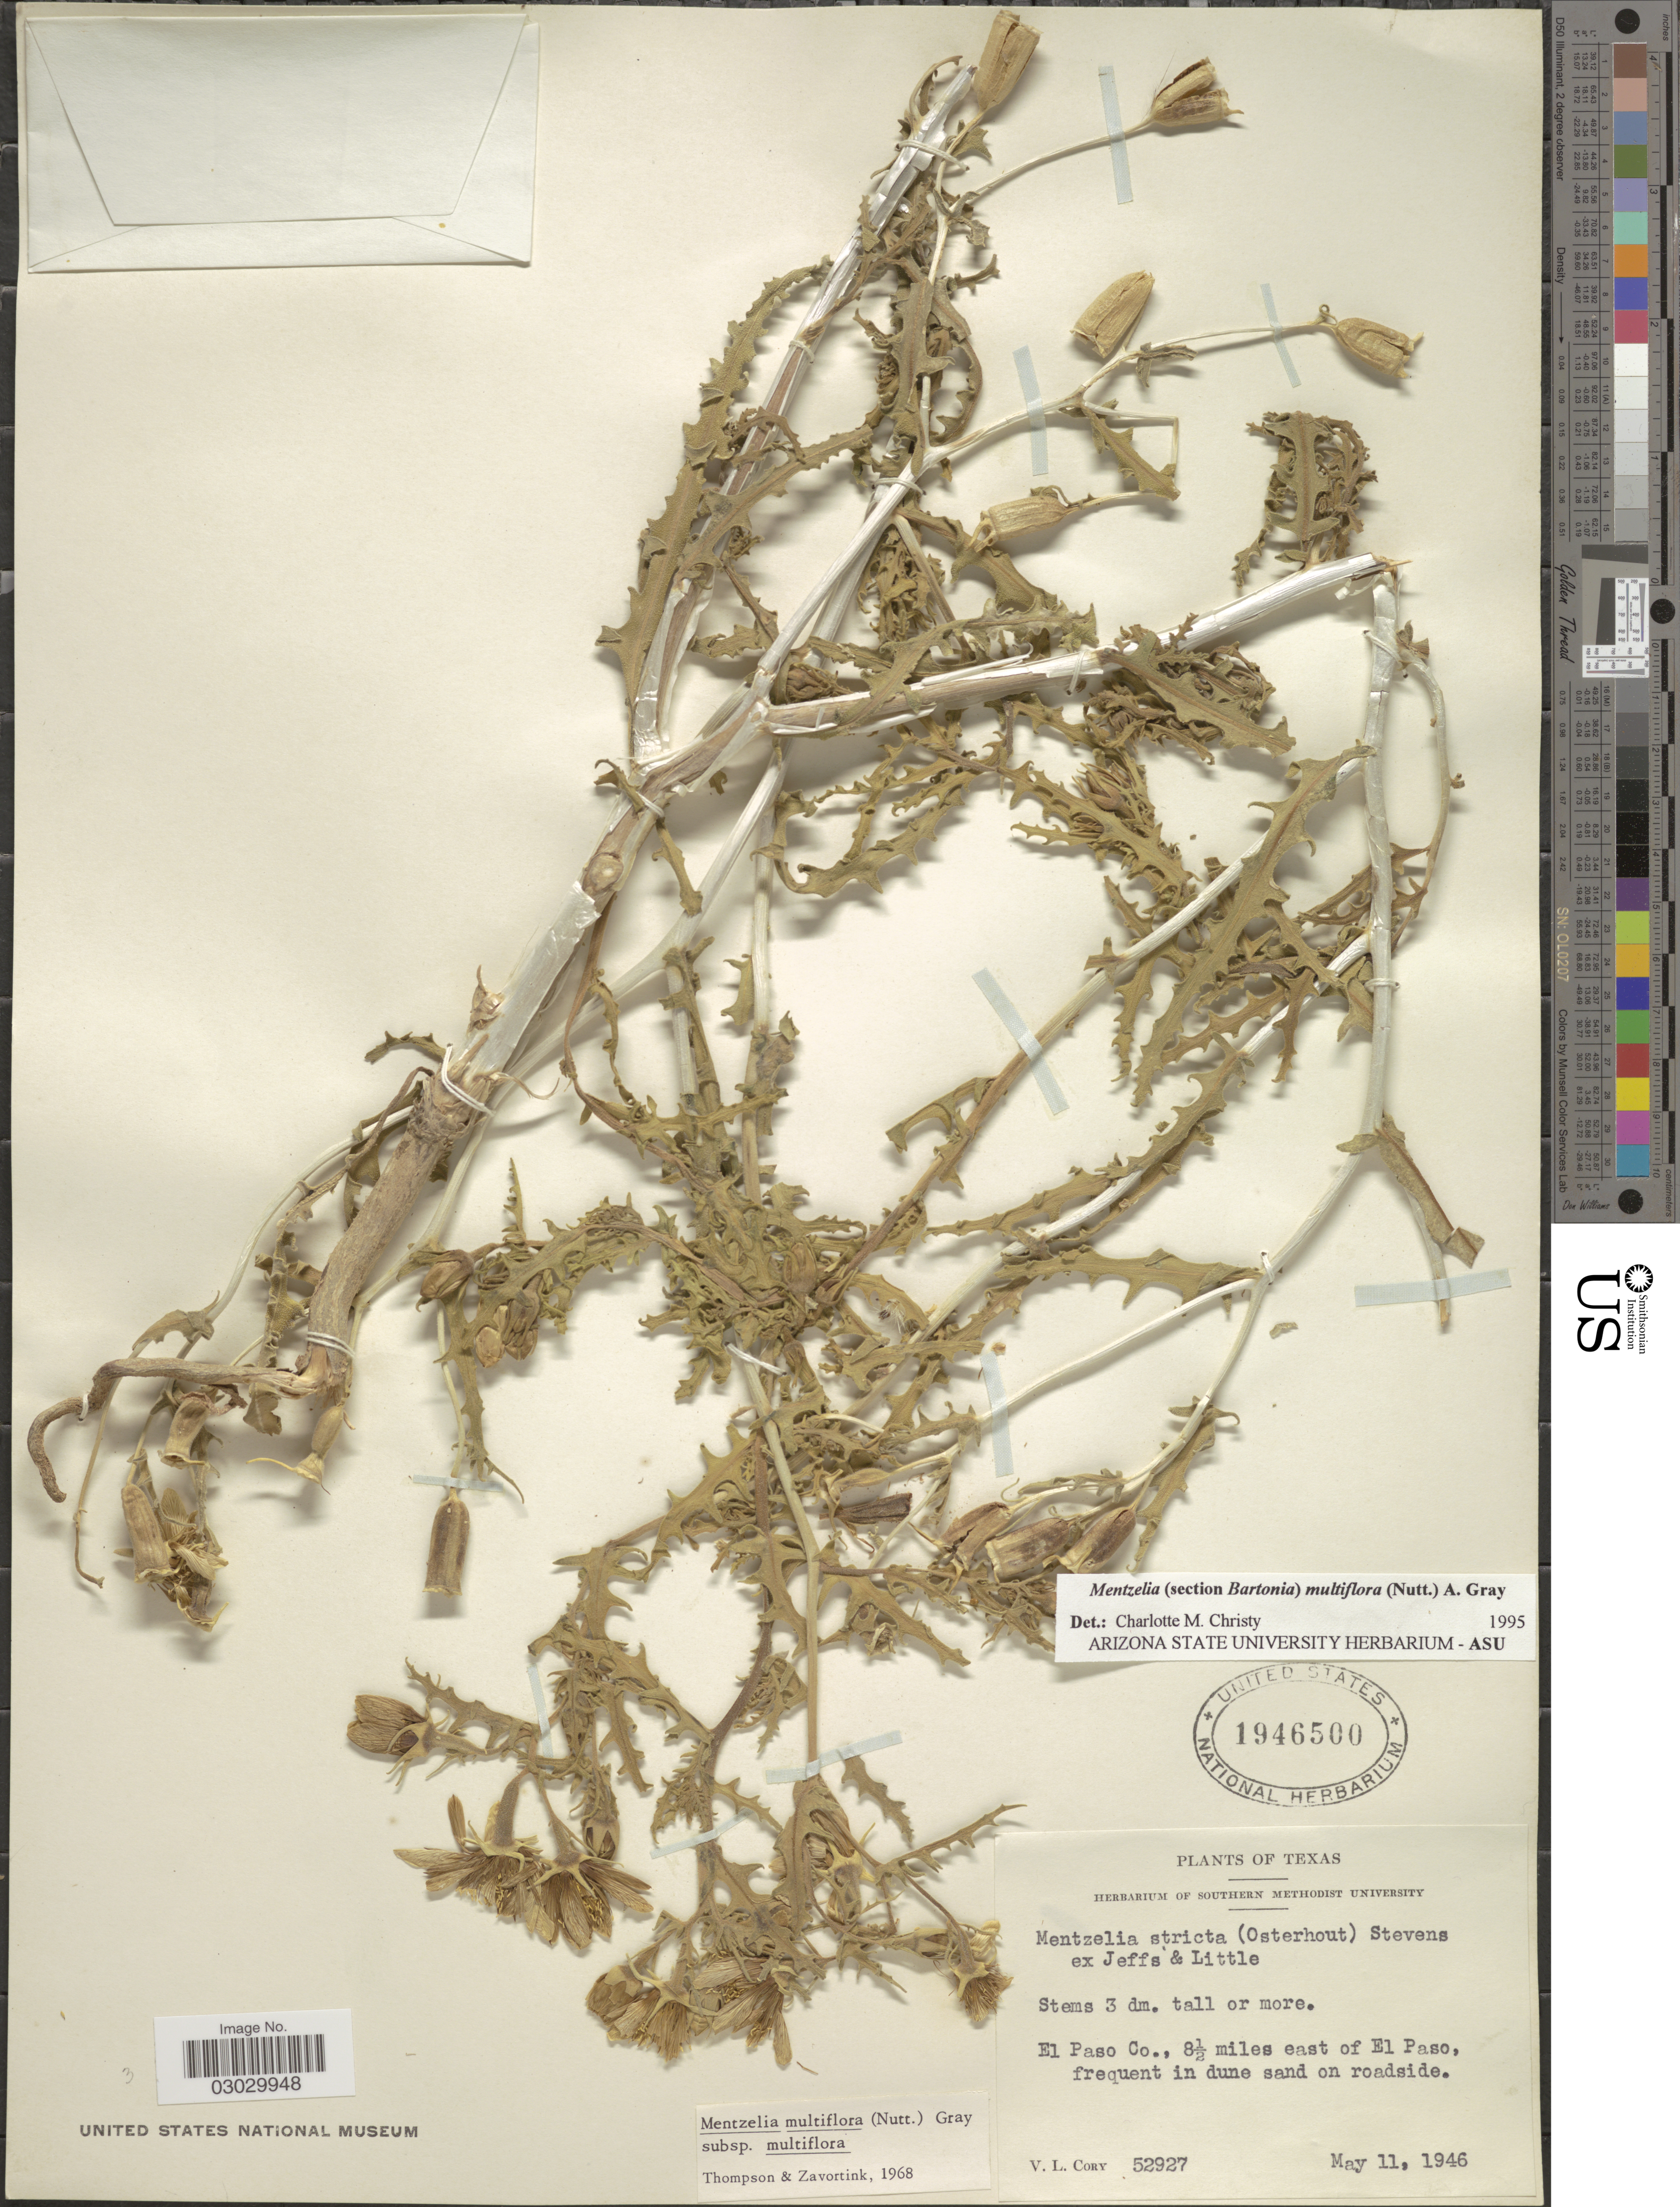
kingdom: Plantae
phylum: Tracheophyta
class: Magnoliopsida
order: Cornales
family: Loasaceae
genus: Mentzelia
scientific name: Mentzelia multiflora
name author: (Nutt.) A. Gray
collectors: V. Cory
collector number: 52927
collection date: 1946-05-11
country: United States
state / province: Texas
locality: El Paso Co., 8½ miles east of El Paso.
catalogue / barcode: US 1946500